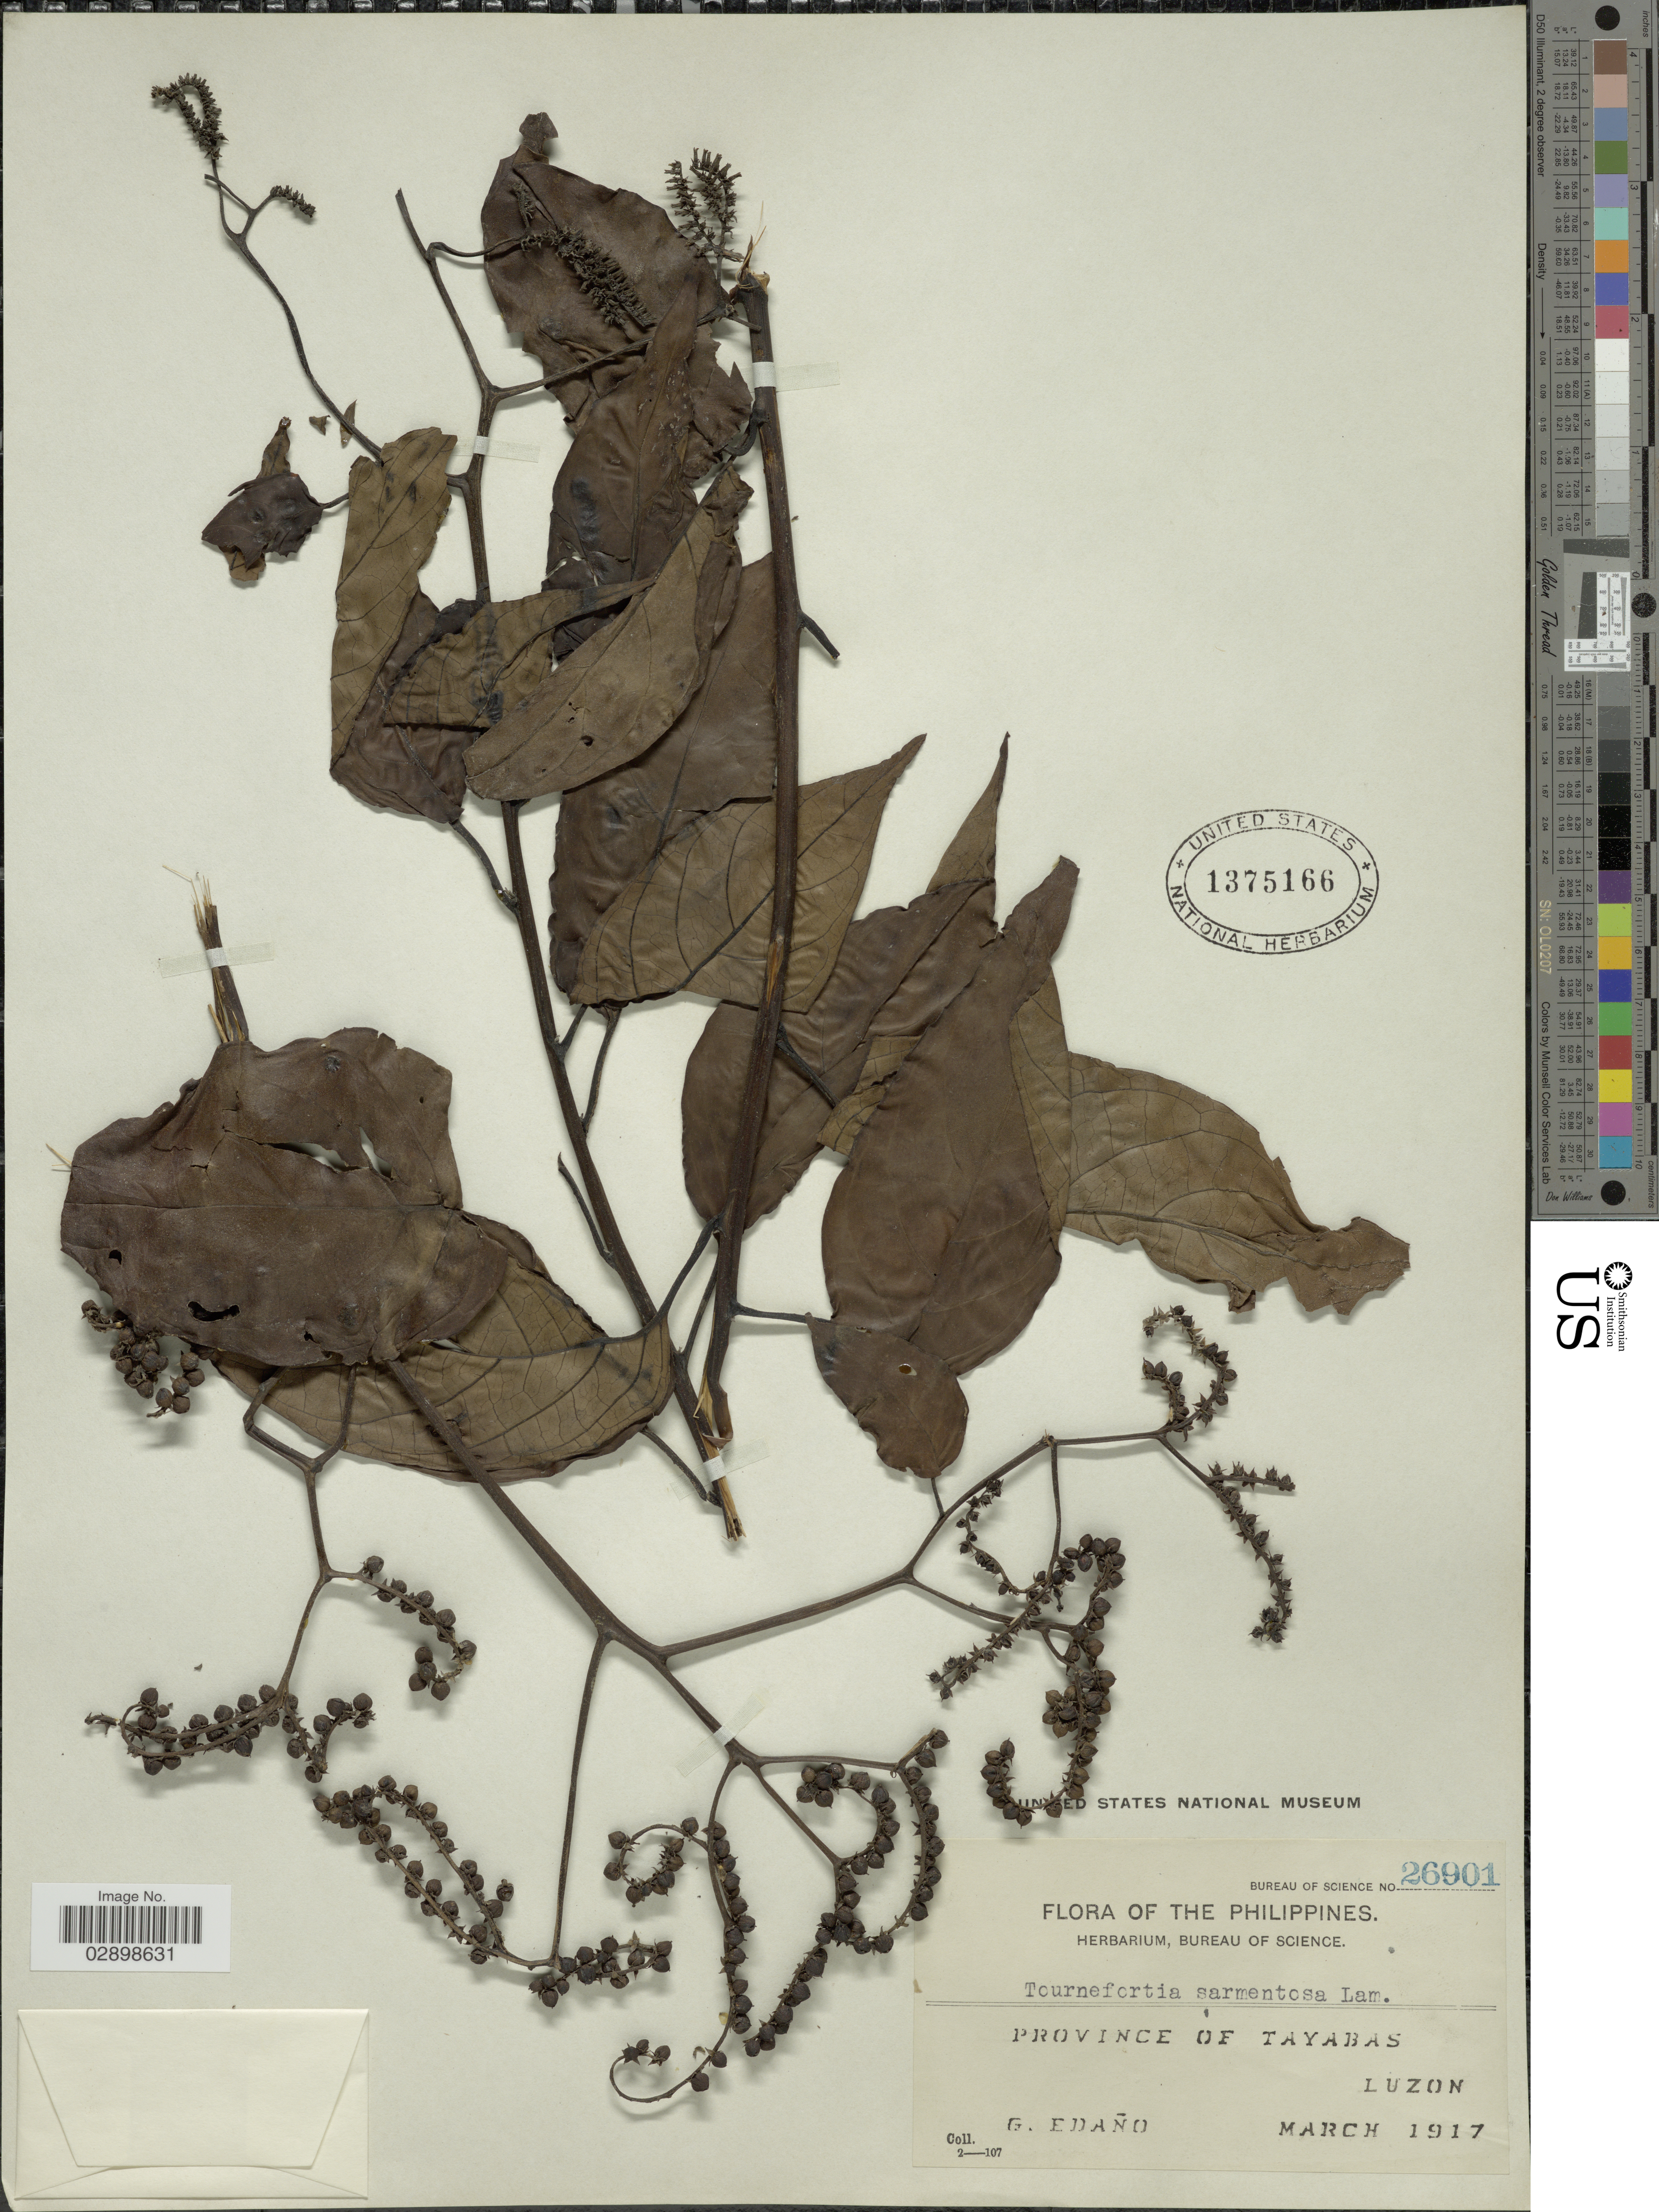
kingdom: Plantae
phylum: Tracheophyta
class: Magnoliopsida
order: Boraginales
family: Heliotropiaceae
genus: Tournefortia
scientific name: Tournefortia sarmentosa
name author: Lam.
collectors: G. Edaño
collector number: Bureau of Science 26901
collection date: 1917-03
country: Philippines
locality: Province of Tayabas, Luzon.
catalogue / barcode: US 1375166